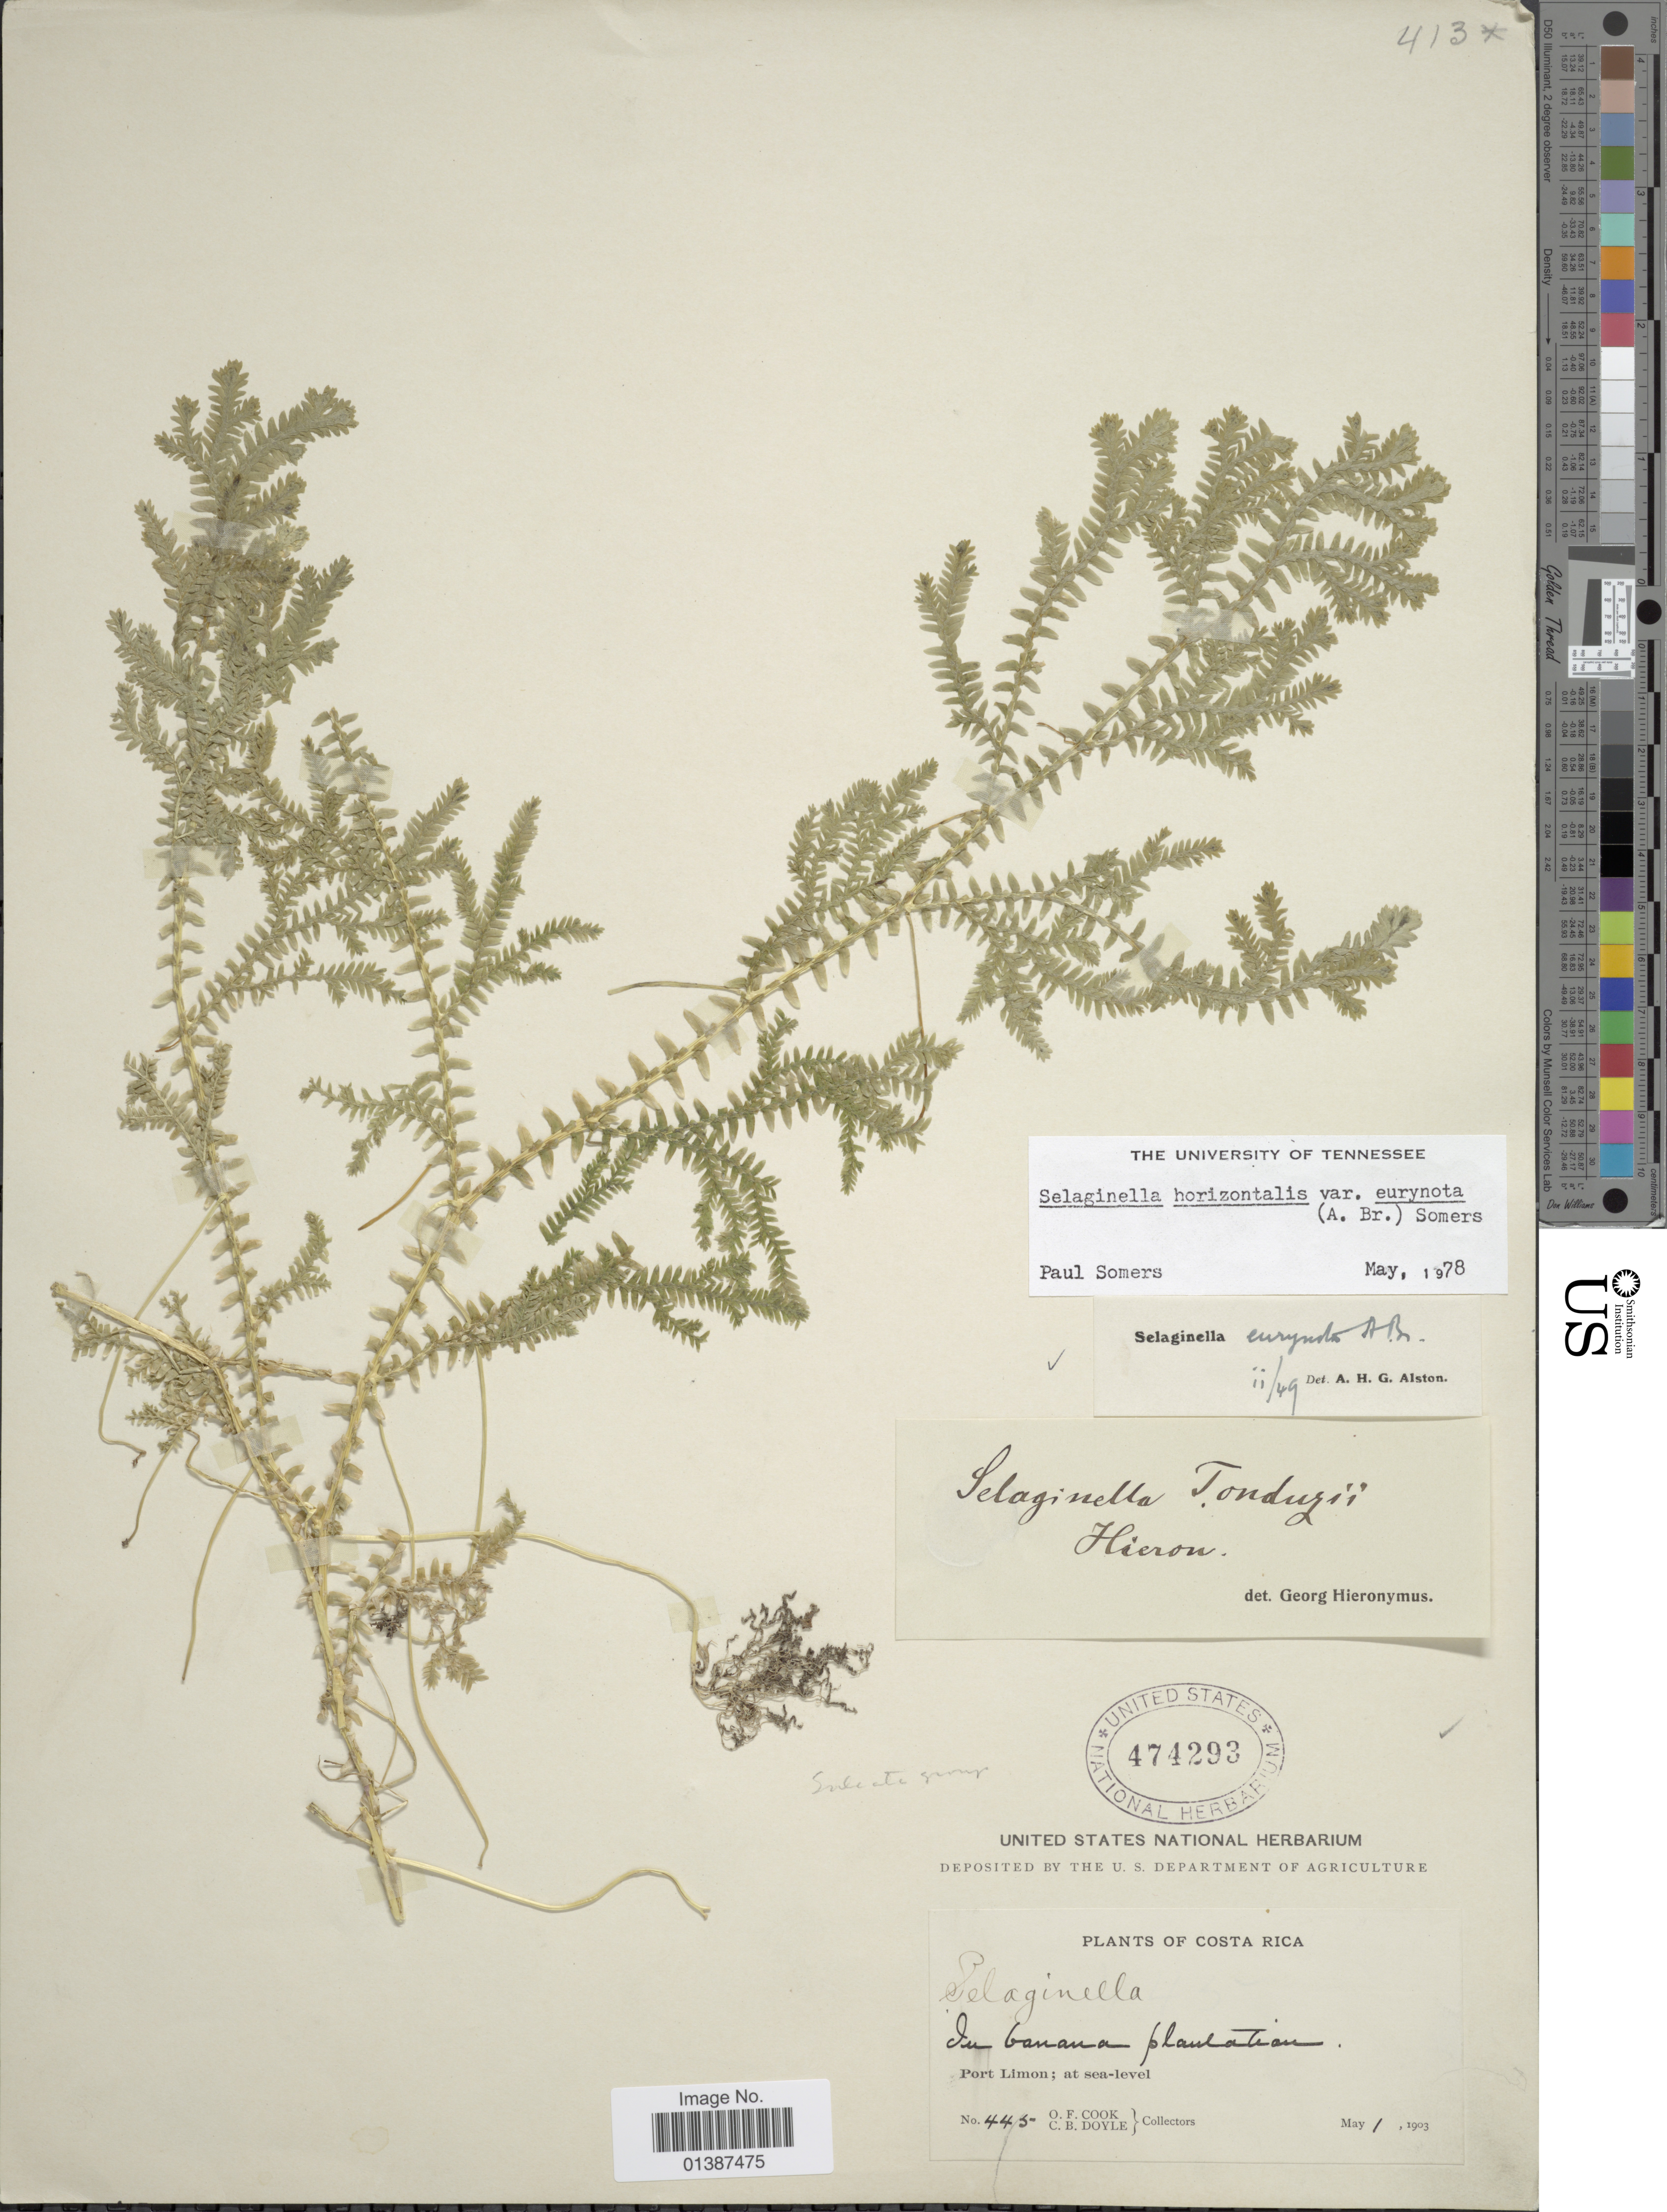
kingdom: Plantae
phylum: Tracheophyta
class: Lycopodiopsida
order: Selaginellales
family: Selaginellaceae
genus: Selaginella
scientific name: Selaginella eurynota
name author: A. Braun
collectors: O. F. Cook & C. Doyle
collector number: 445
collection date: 1903-05-01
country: Costa Rica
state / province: Limón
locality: Port Limon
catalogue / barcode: US 474293